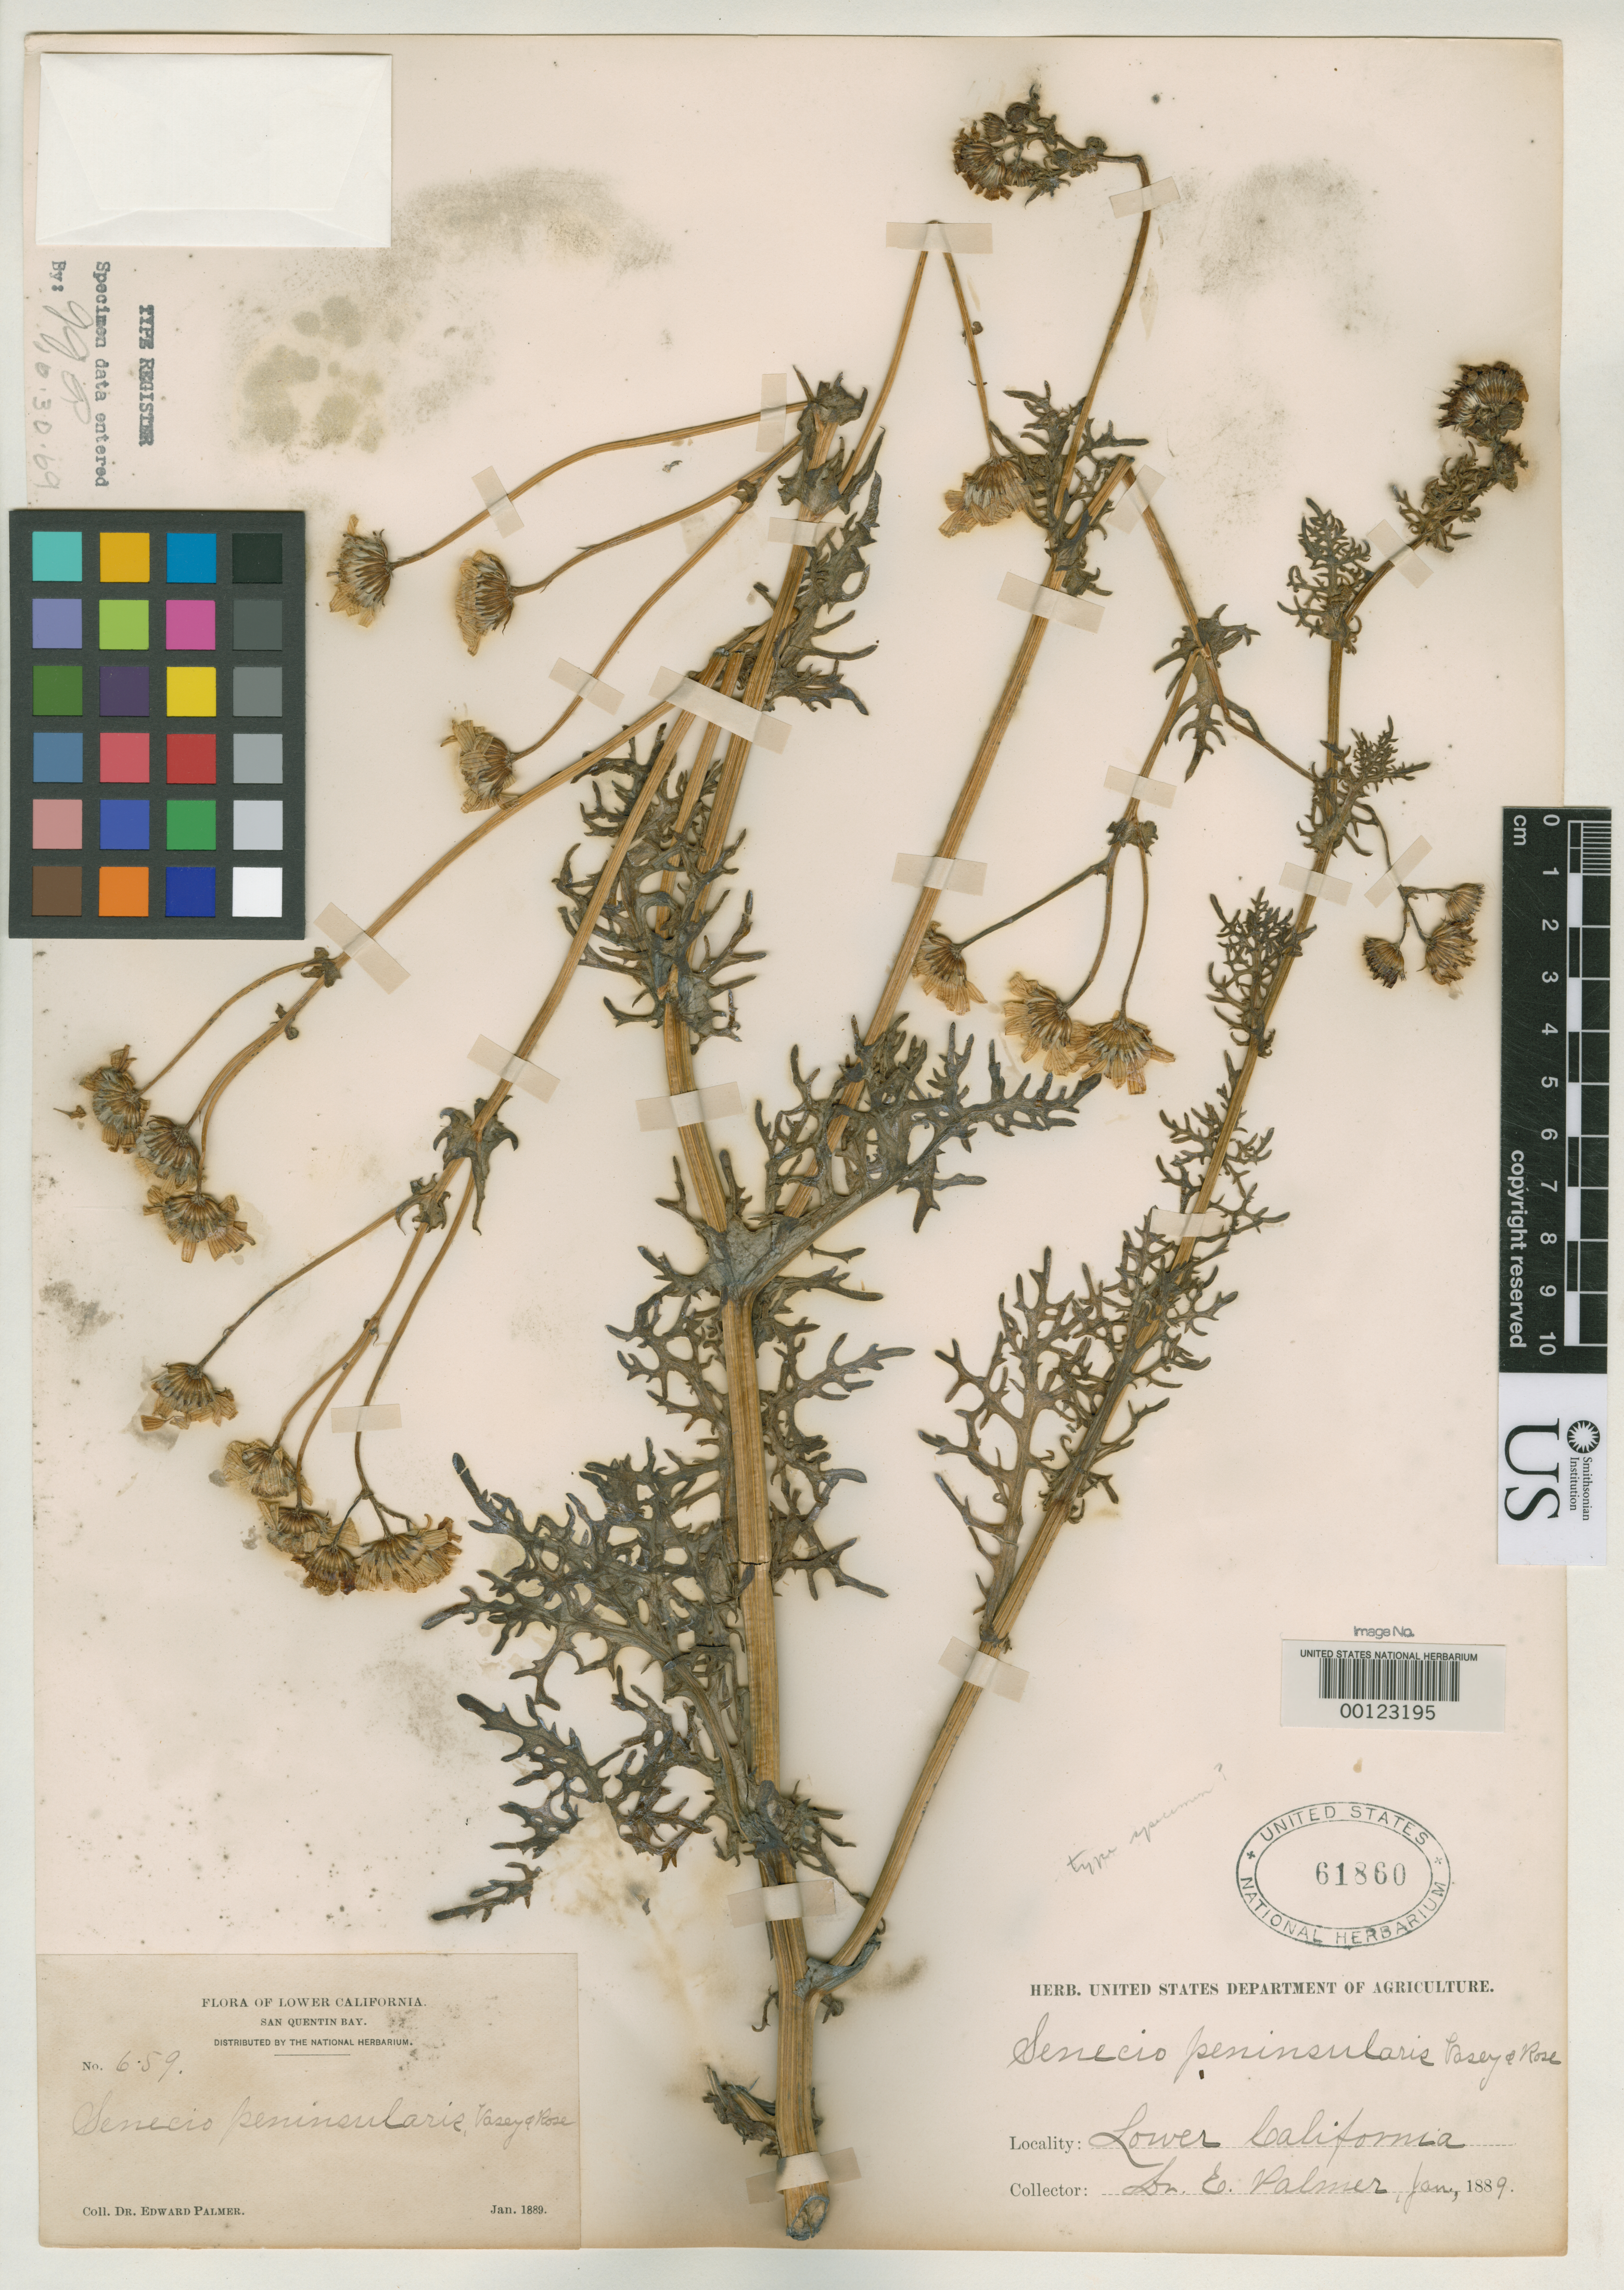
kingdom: Plantae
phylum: Tracheophyta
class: Magnoliopsida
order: Asterales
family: Asteraceae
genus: Senecio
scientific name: Senecio peninsularis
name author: Vasey & Rose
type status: Isotype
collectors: E. Palmer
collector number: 659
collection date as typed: Jan 1889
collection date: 1889-01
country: Mexico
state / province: Baja California Norte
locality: San Quentin Bay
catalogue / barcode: US 61860